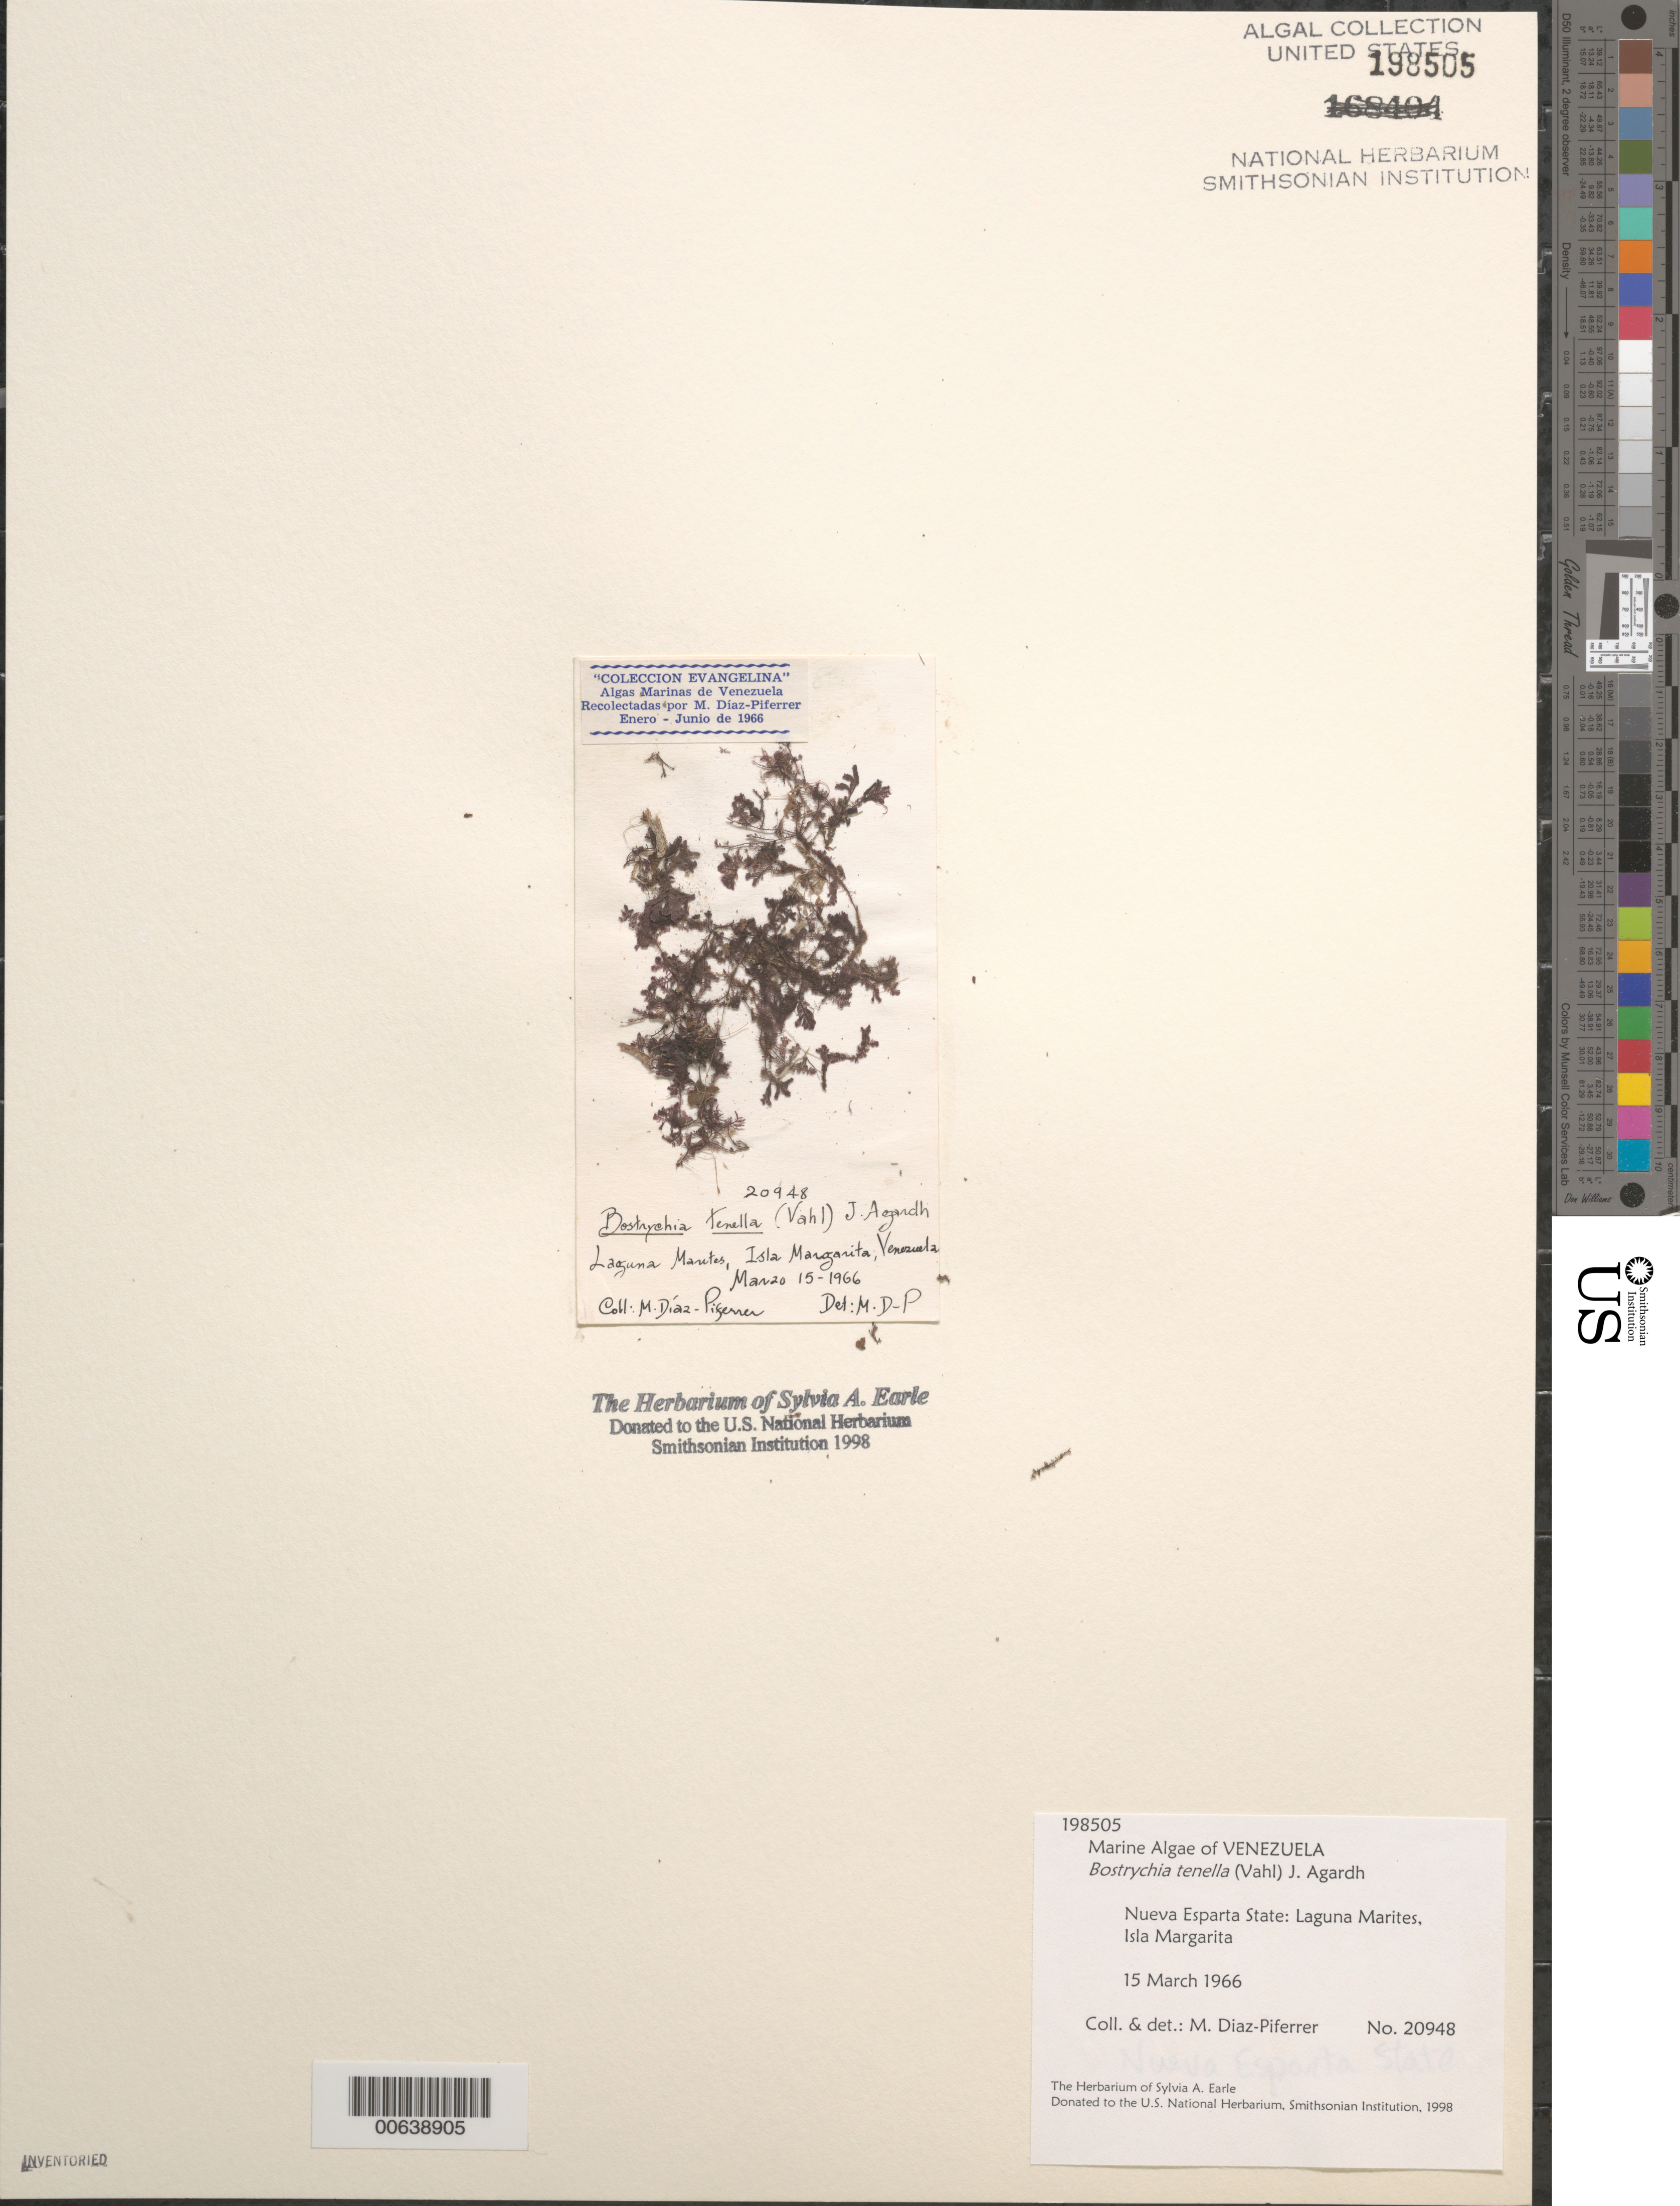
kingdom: Plantae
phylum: Rhodophyta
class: Florideophyceae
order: Ceramiales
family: Rhodomelaceae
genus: Bostrychia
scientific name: Bostrychia tenella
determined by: Diaz-Piferrer, M.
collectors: M. Diaz-Piferrer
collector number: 20948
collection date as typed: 15 Mar 1966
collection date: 1966-03-15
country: Venezuela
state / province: Nueva Esparta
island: Margarita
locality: Isla margarita, laguna marites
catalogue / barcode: US 198505